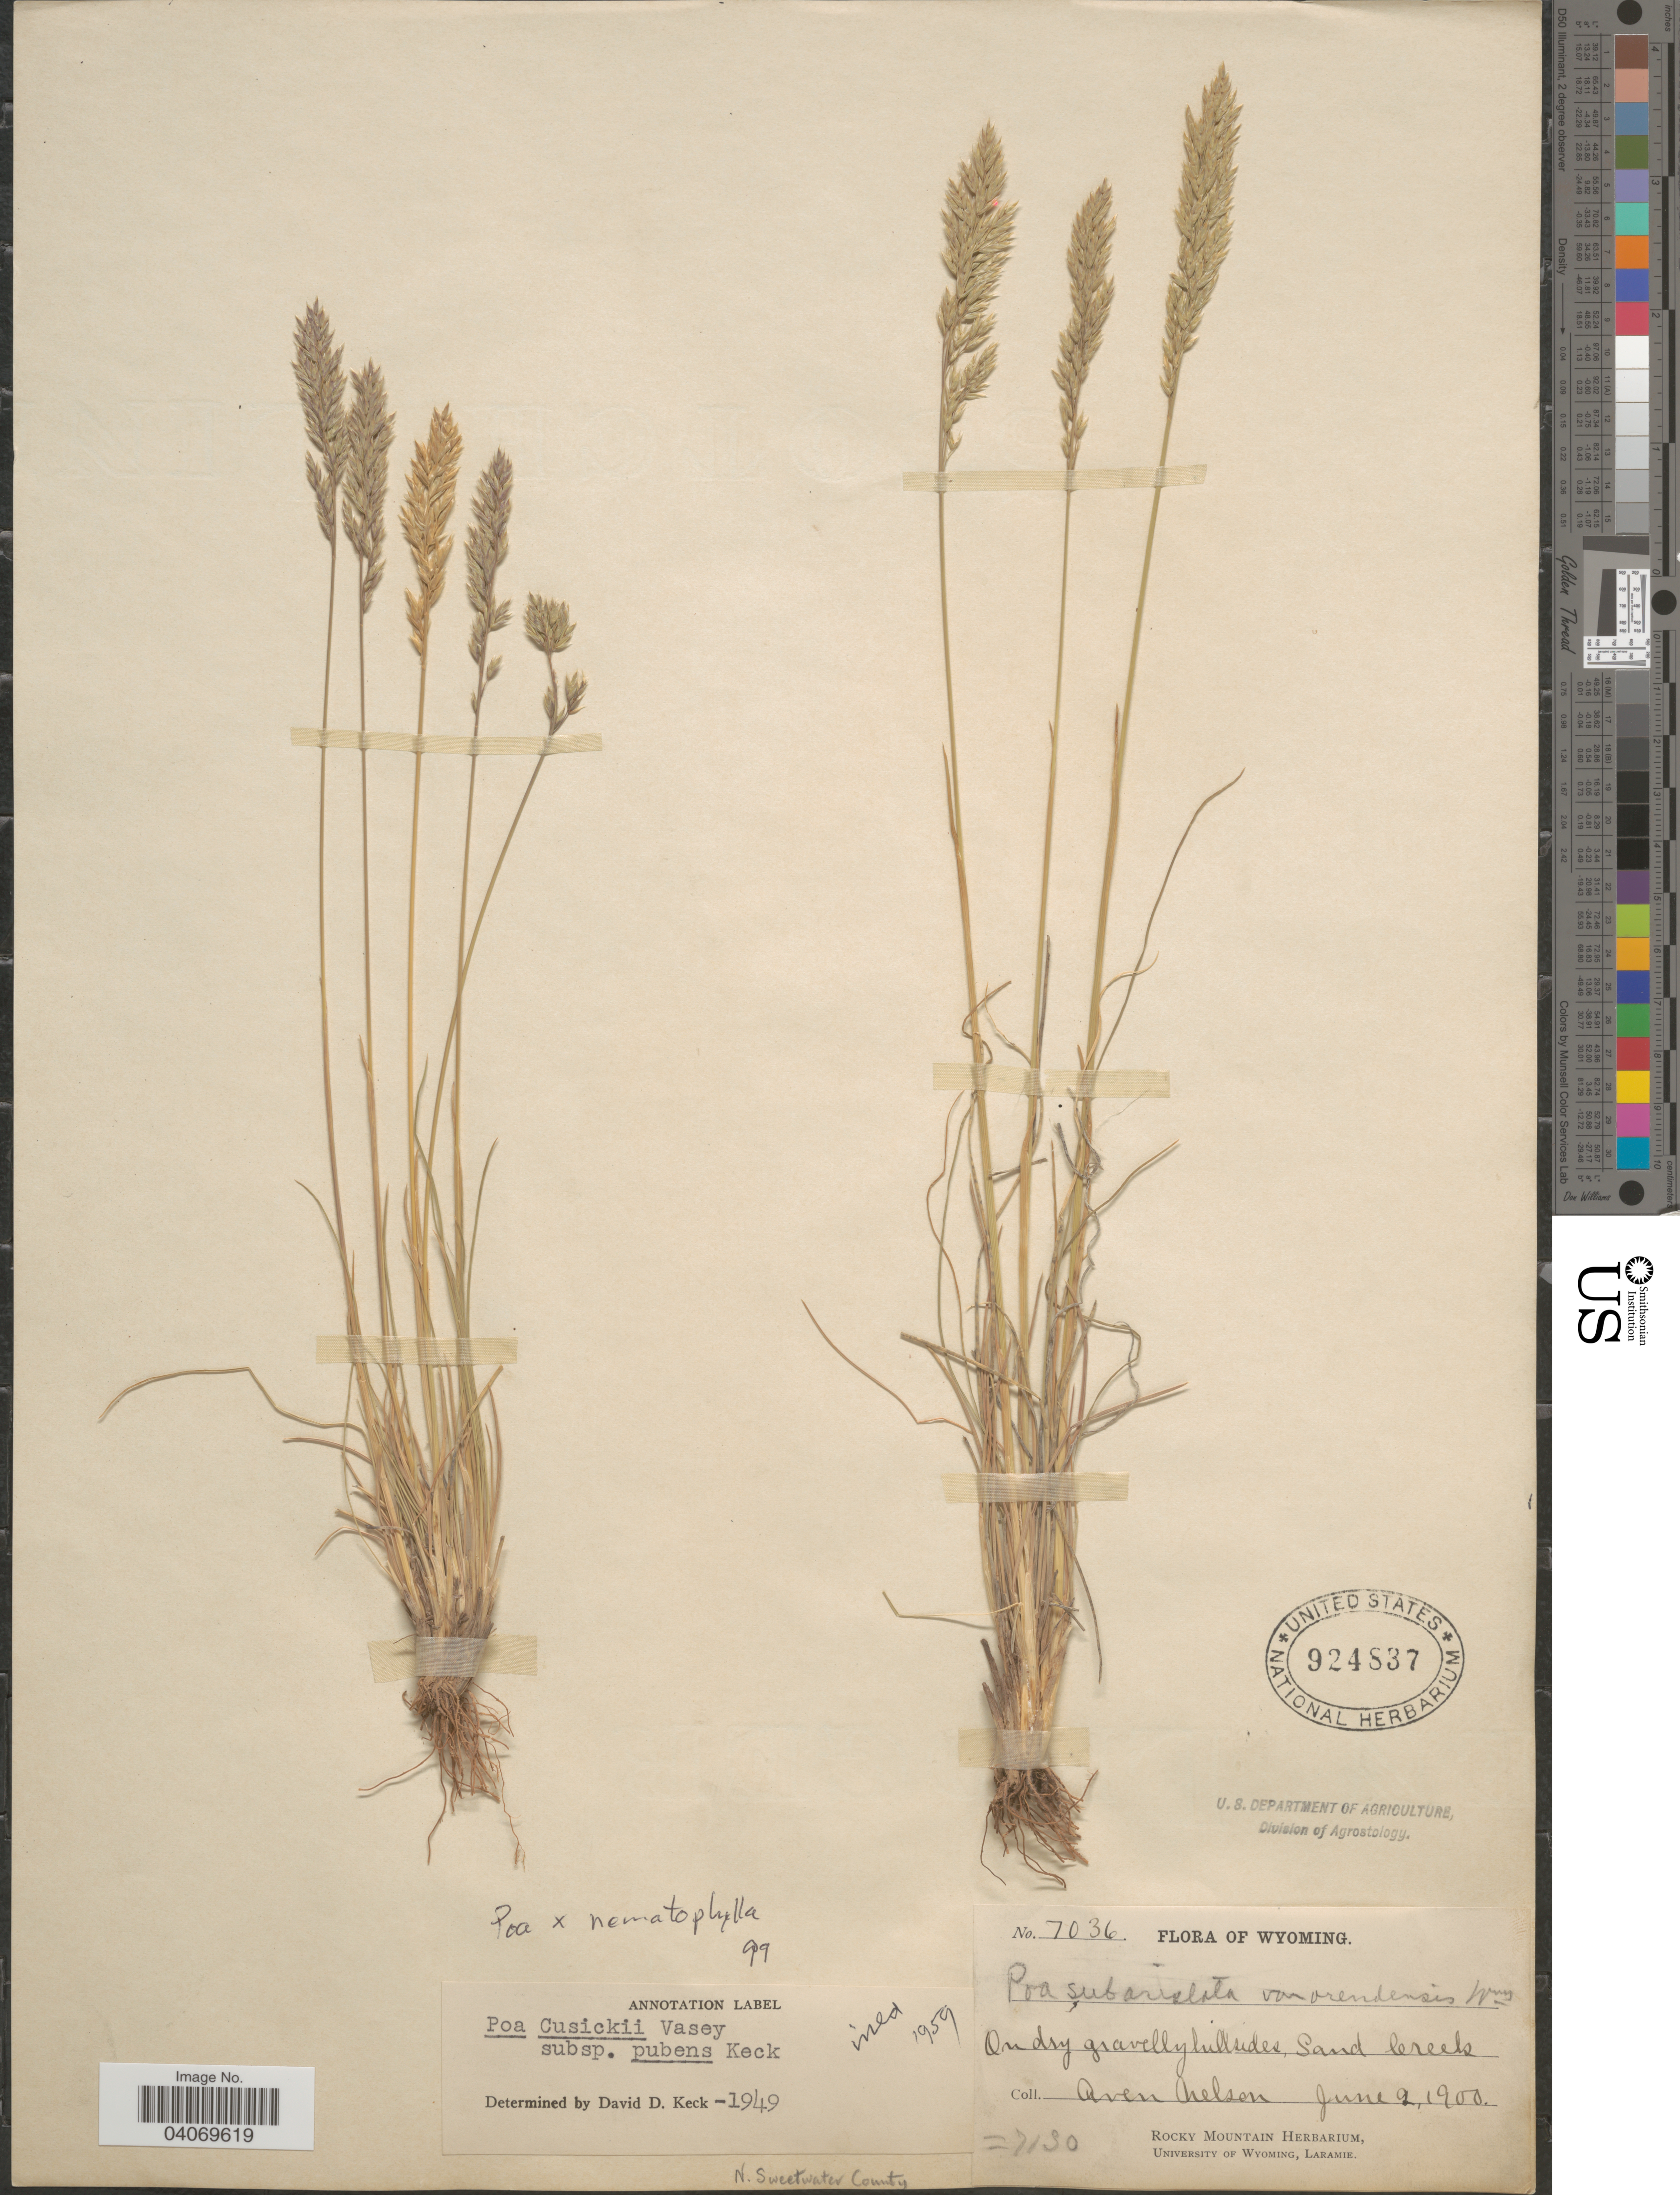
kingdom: Plantae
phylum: Tracheophyta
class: Liliopsida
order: Poales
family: Poaceae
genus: Poa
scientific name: Poa x nematophylla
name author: Rydb.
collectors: A. Nelson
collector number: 7036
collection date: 1900-06-02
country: United States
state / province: Wyoming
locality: On dry gravelly hillsides, Sand Creek. N. Sweetwater County.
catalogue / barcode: US 924837